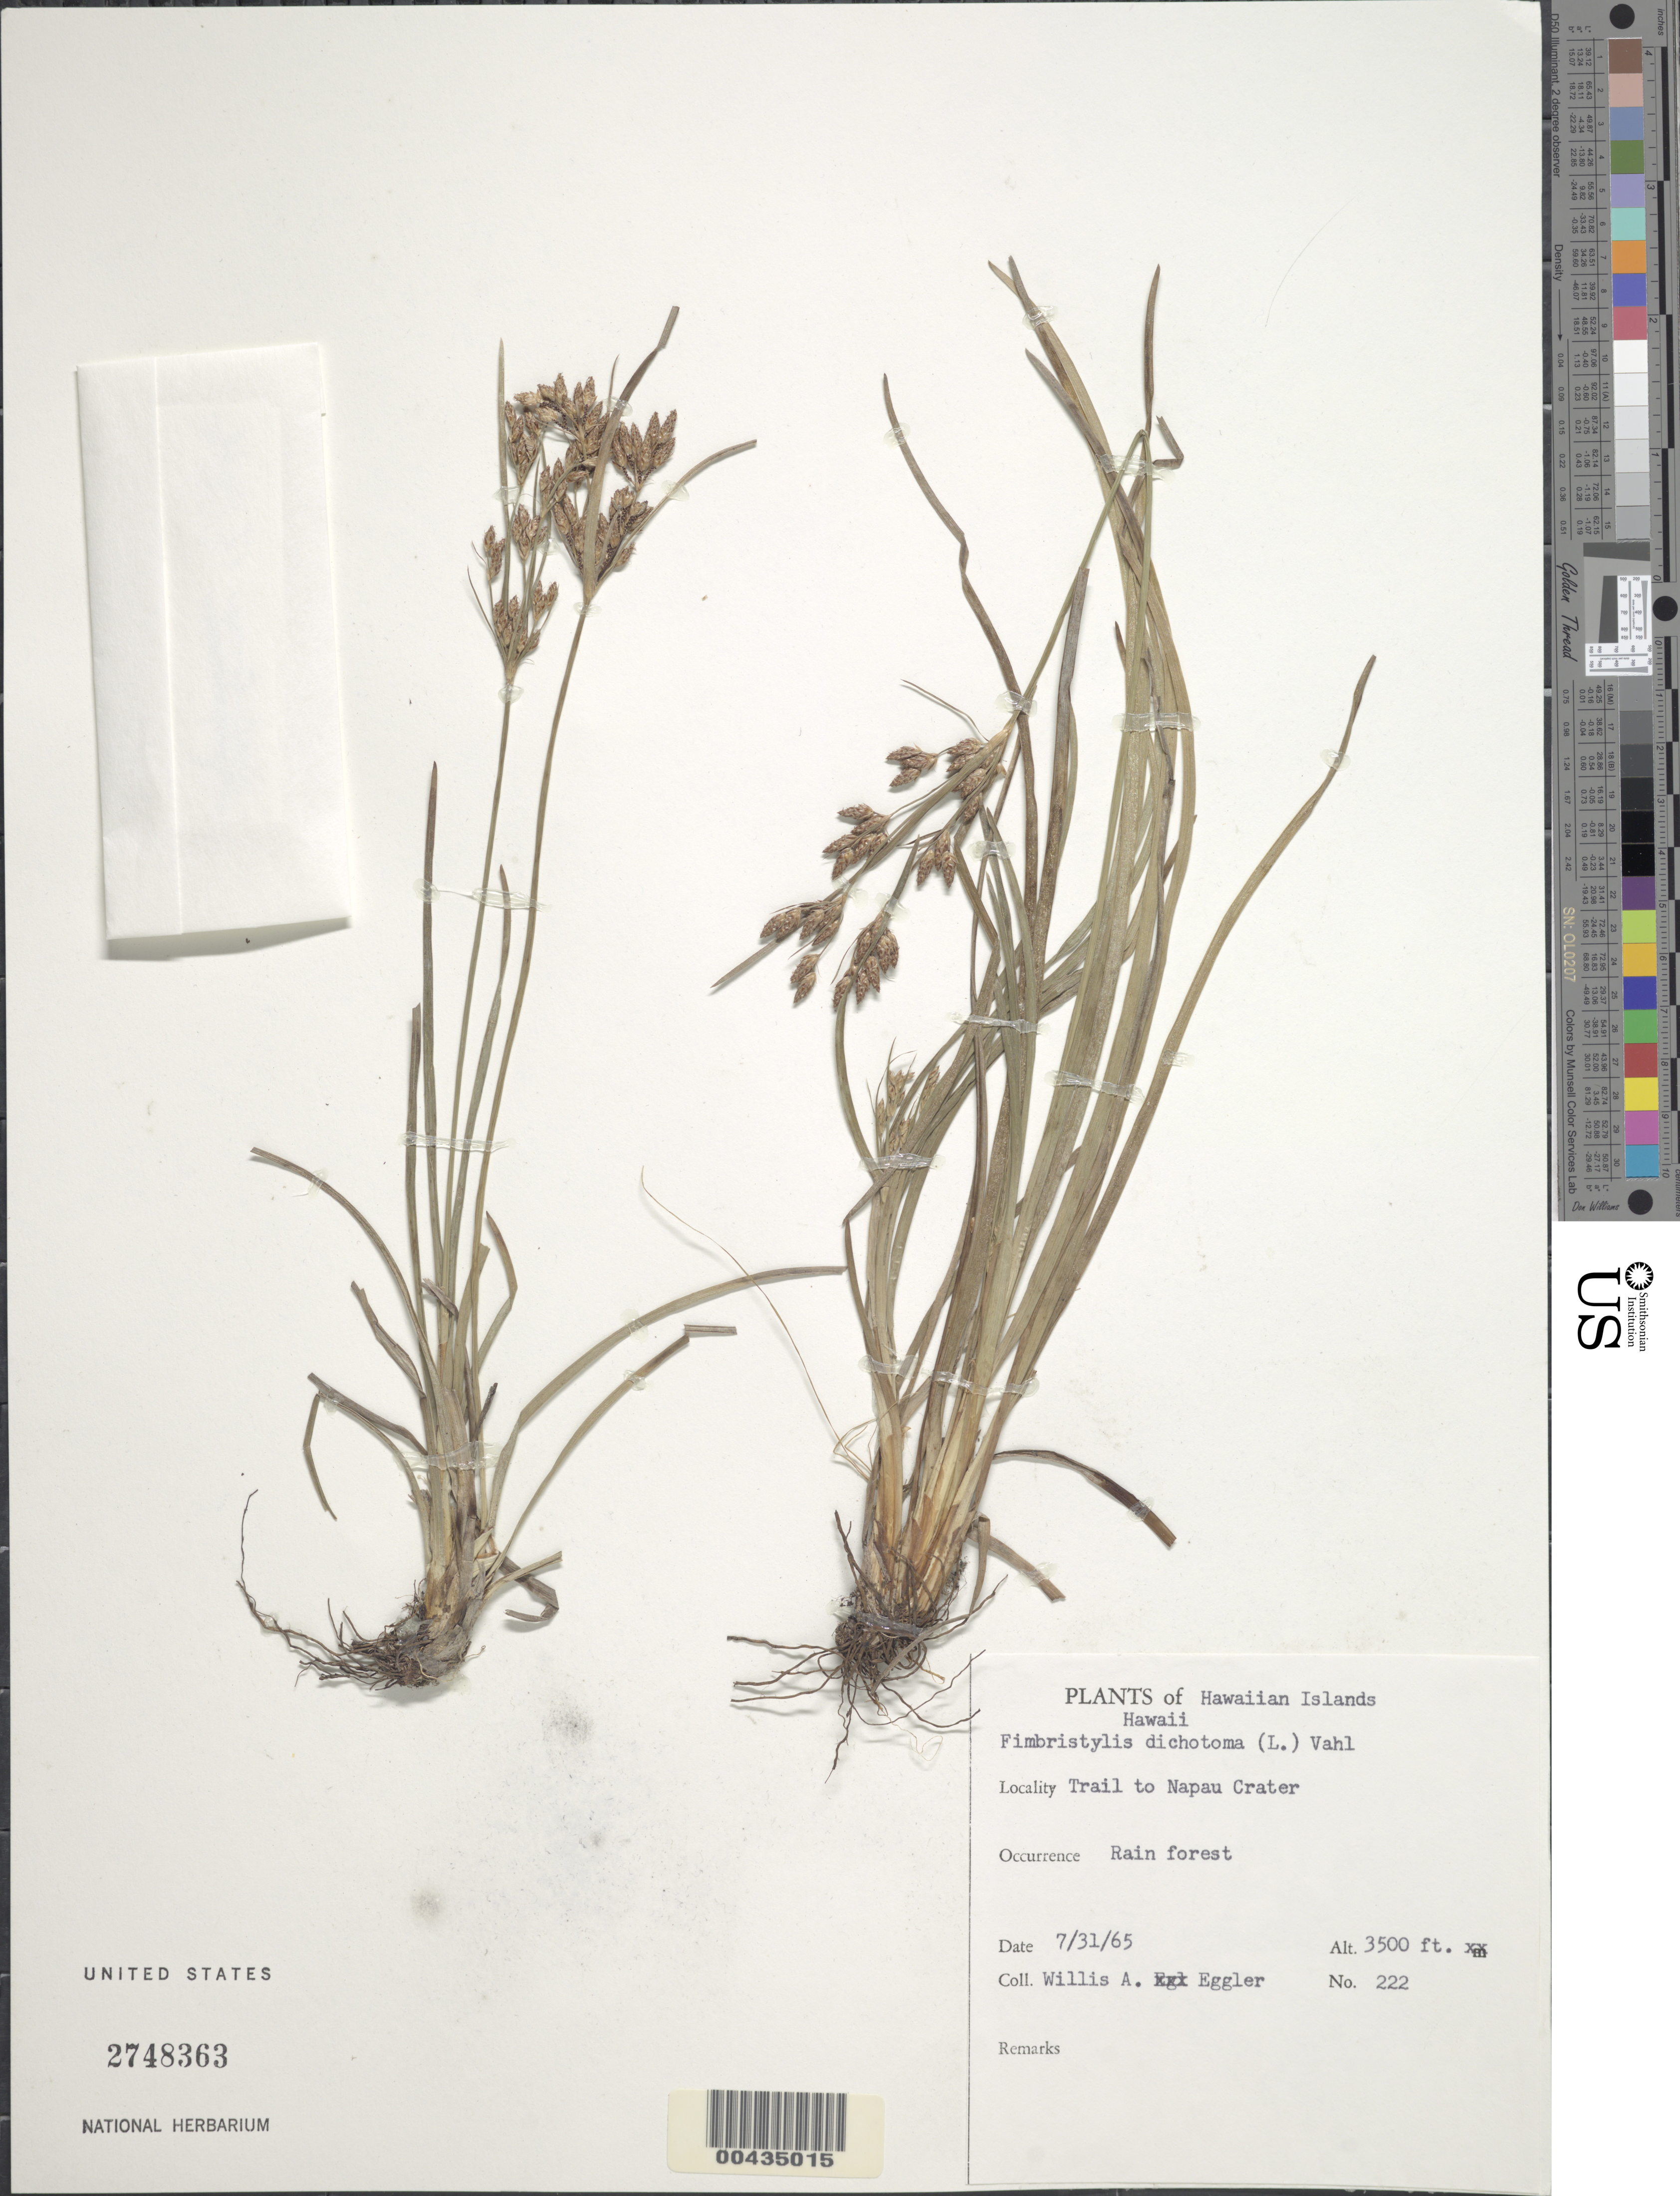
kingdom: Plantae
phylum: Tracheophyta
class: Liliopsida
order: Poales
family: Cyperaceae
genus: Fimbristylis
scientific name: Fimbristylis dichotoma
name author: (L.) Vahl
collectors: W. A. Eggler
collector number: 222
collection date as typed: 31 Jul 1965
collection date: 1965-07-31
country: United States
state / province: Hawaii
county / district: Hawaii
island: Hawaii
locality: Trail to Napau Crater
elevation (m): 1067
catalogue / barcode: US 2748363